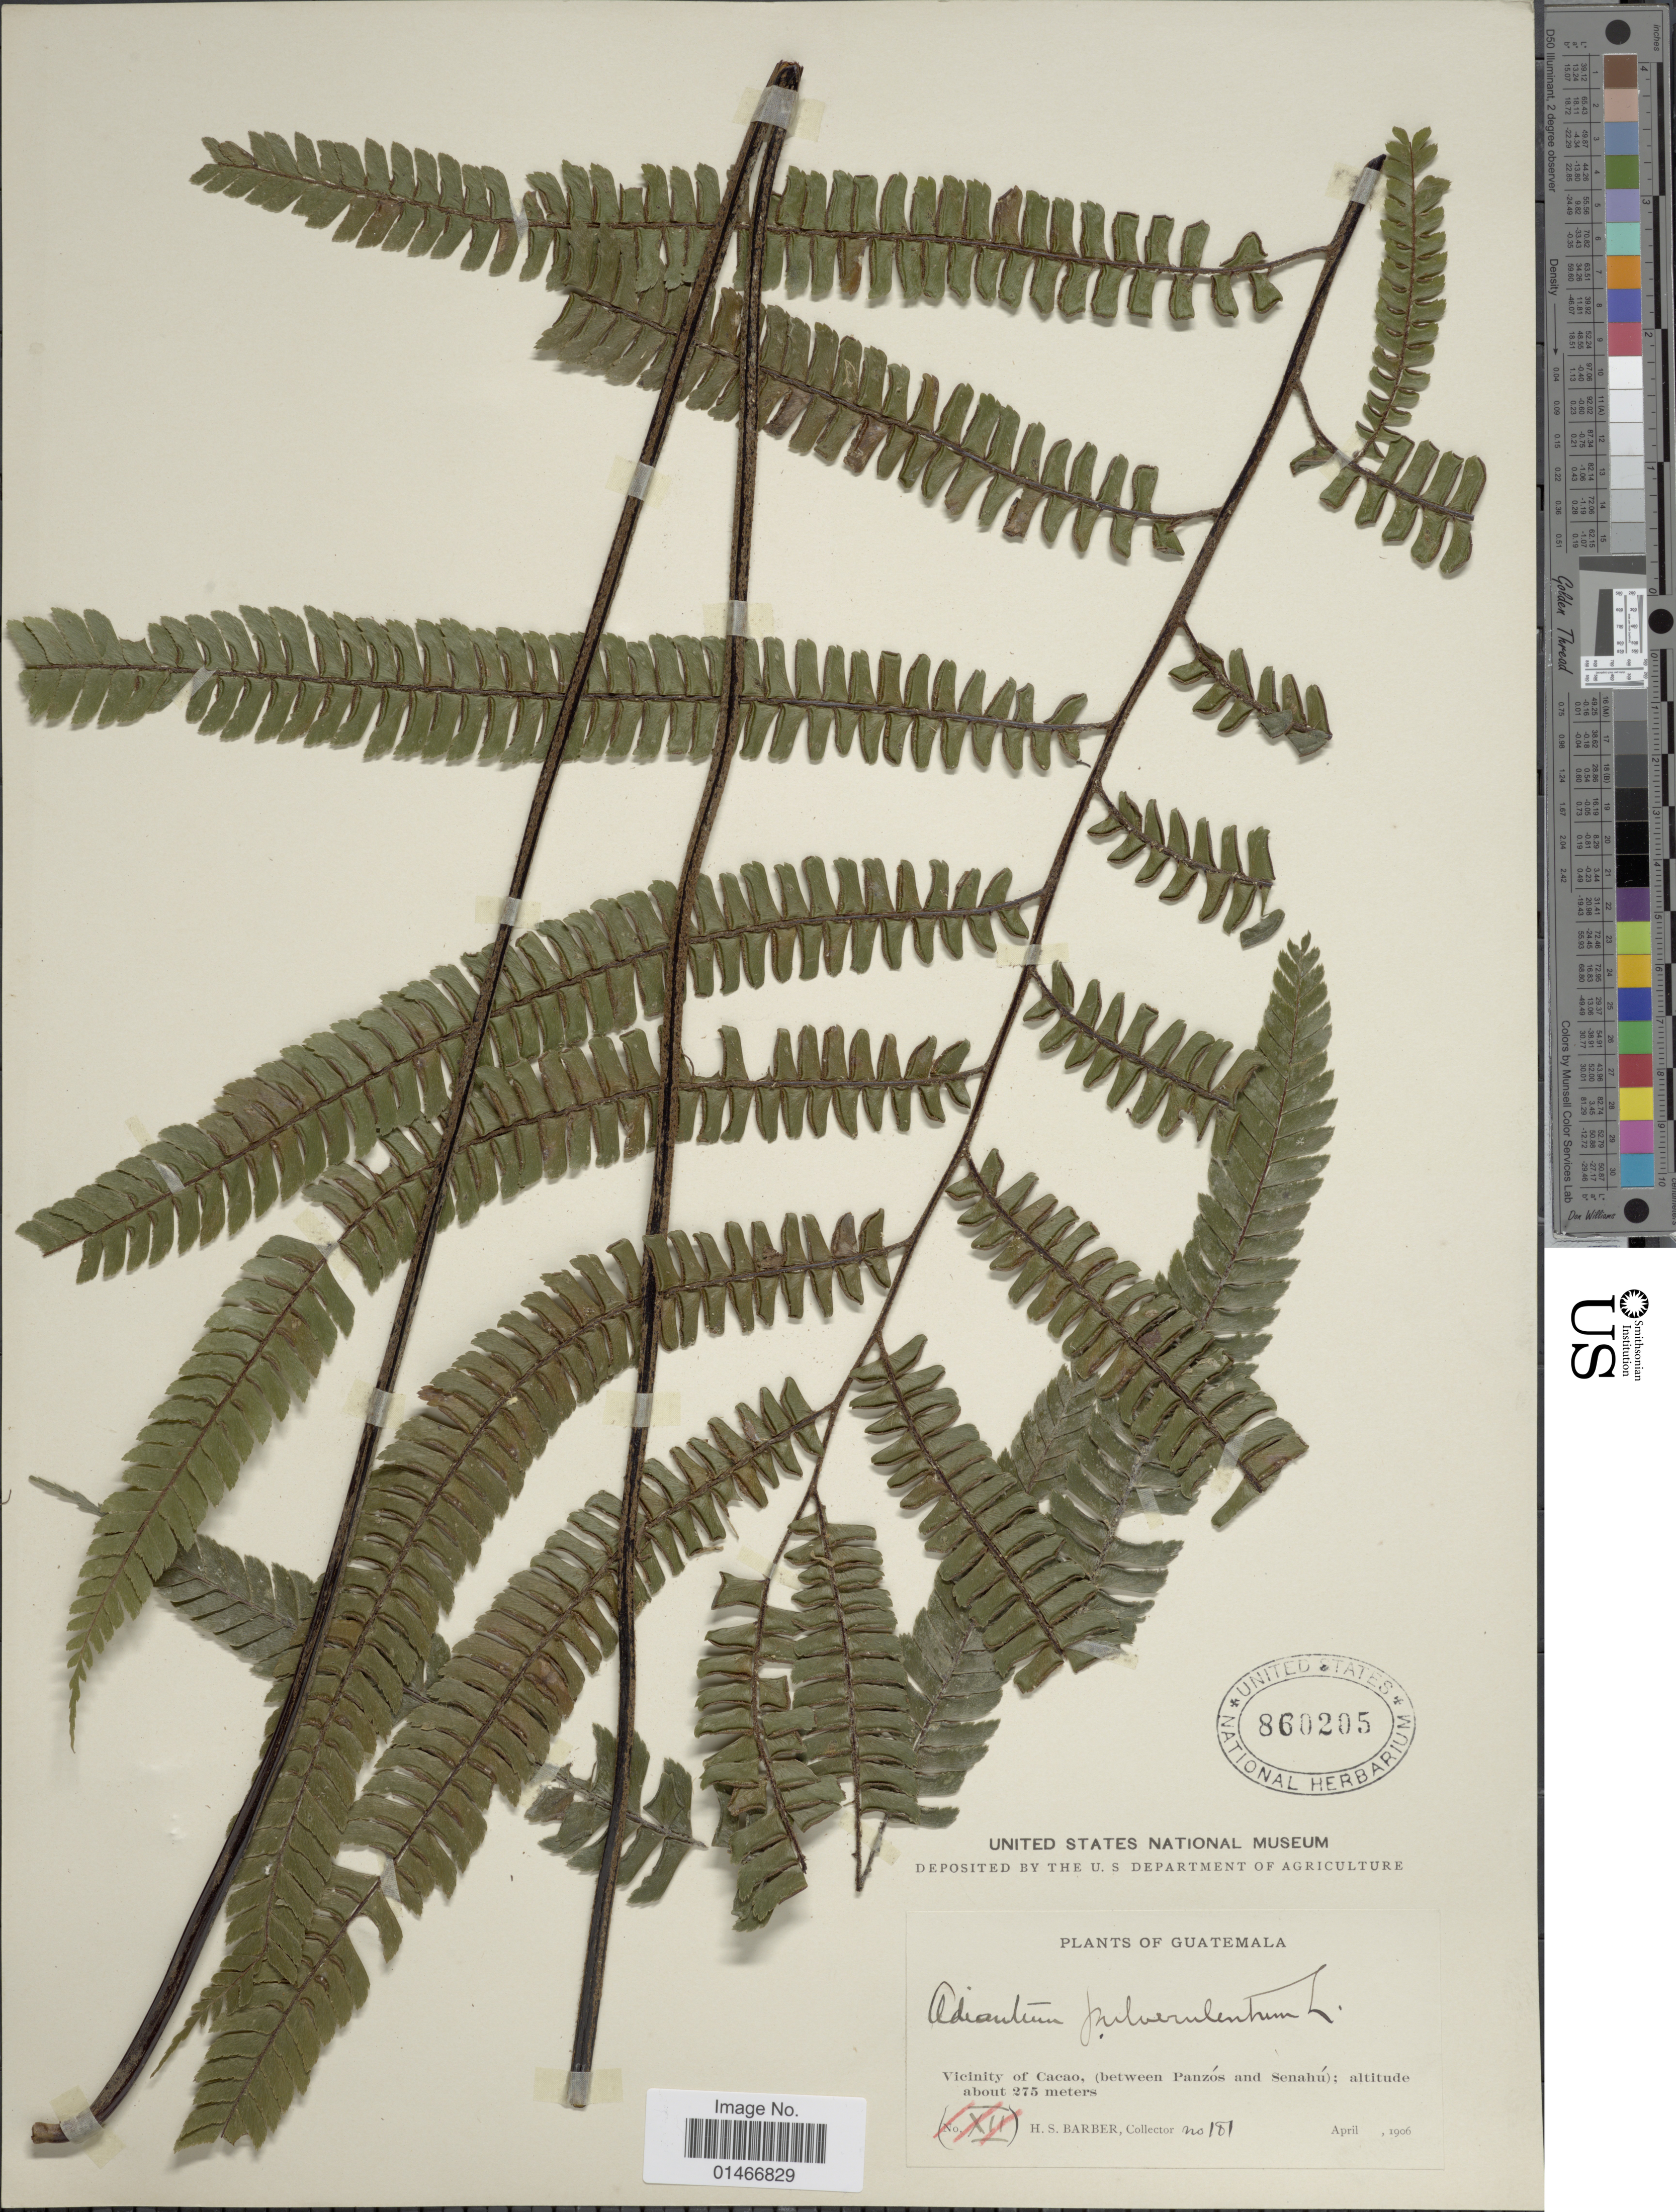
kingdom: Plantae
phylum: Tracheophyta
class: Polypodiopsida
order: Polypodiales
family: Pteridaceae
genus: Adiantum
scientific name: Adiantum pulverulentum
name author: L.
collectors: H. Barber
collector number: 181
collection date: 1906-04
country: Guatemala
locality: Vicinity of Cacao, (between Panzós and Senahú)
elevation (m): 275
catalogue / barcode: US 860205